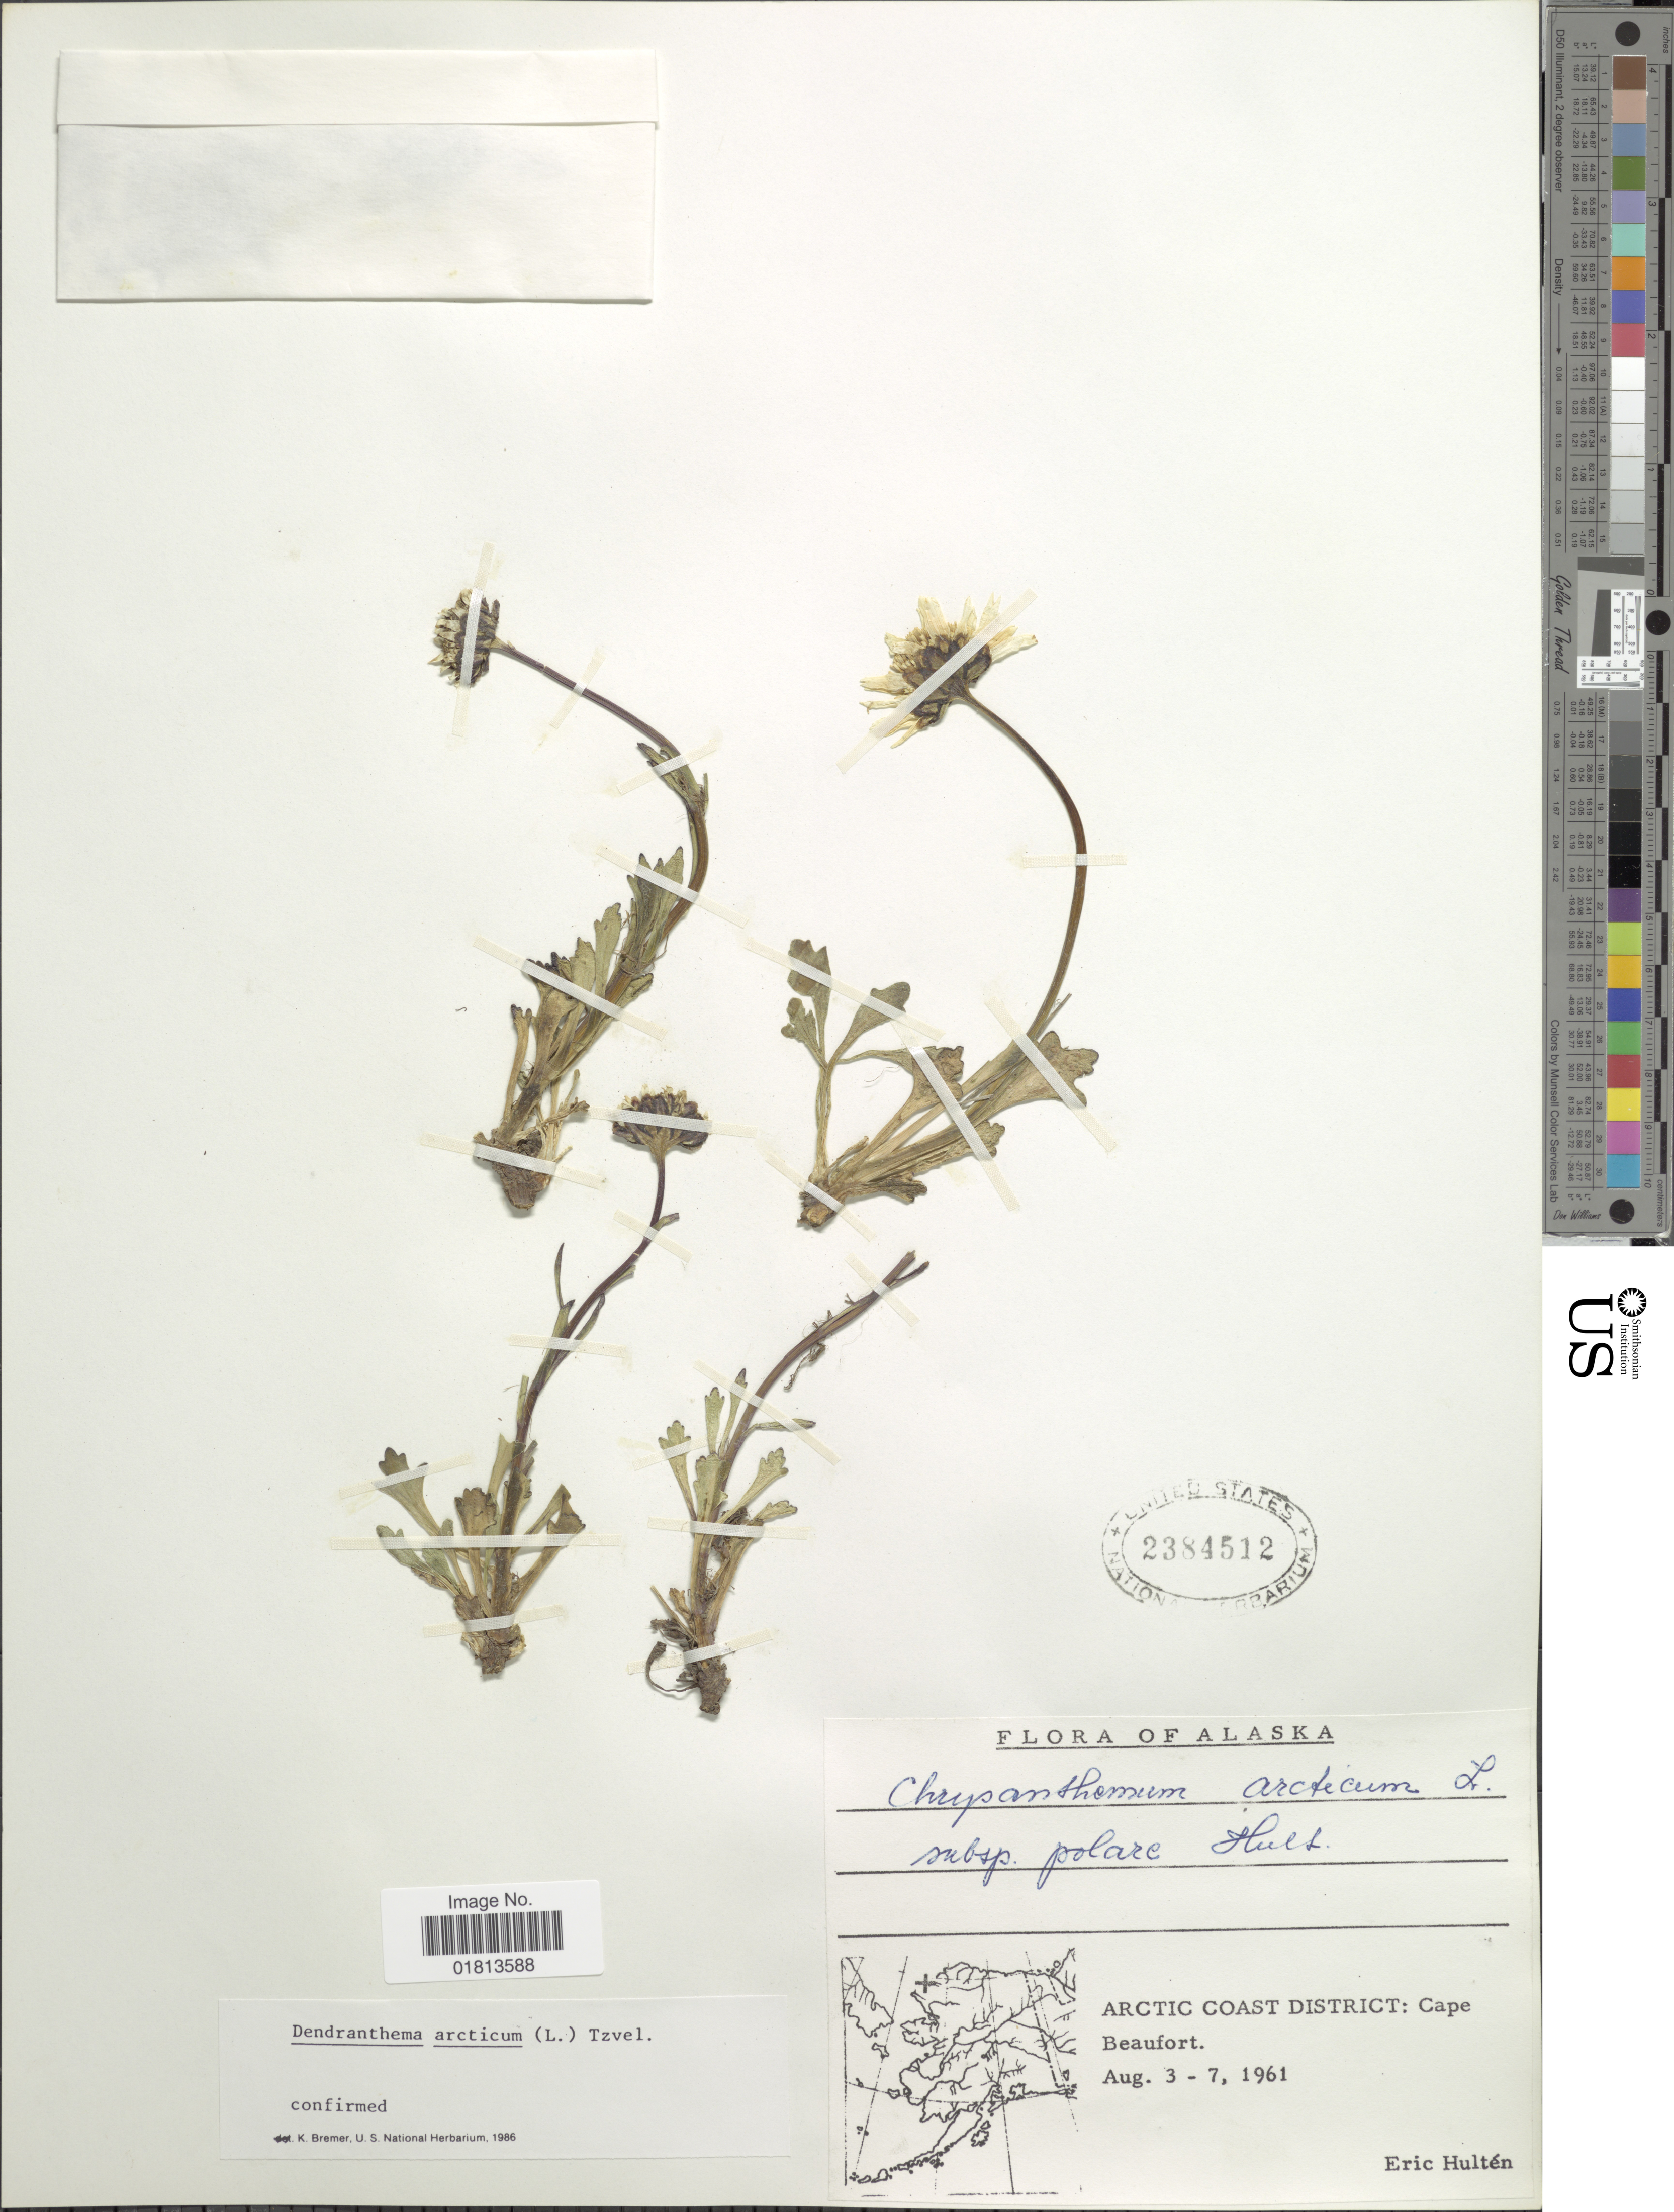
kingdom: Plantae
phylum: Tracheophyta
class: Magnoliopsida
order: Asterales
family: Asteraceae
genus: Dendranthema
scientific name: Dendranthema arcticum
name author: (L.) Tzvelev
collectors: E. G. Hultén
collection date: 1961-08-03/1961-08-07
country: United States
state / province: Alaska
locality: Arctic Coast District: cape Beaufort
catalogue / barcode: US 2384512